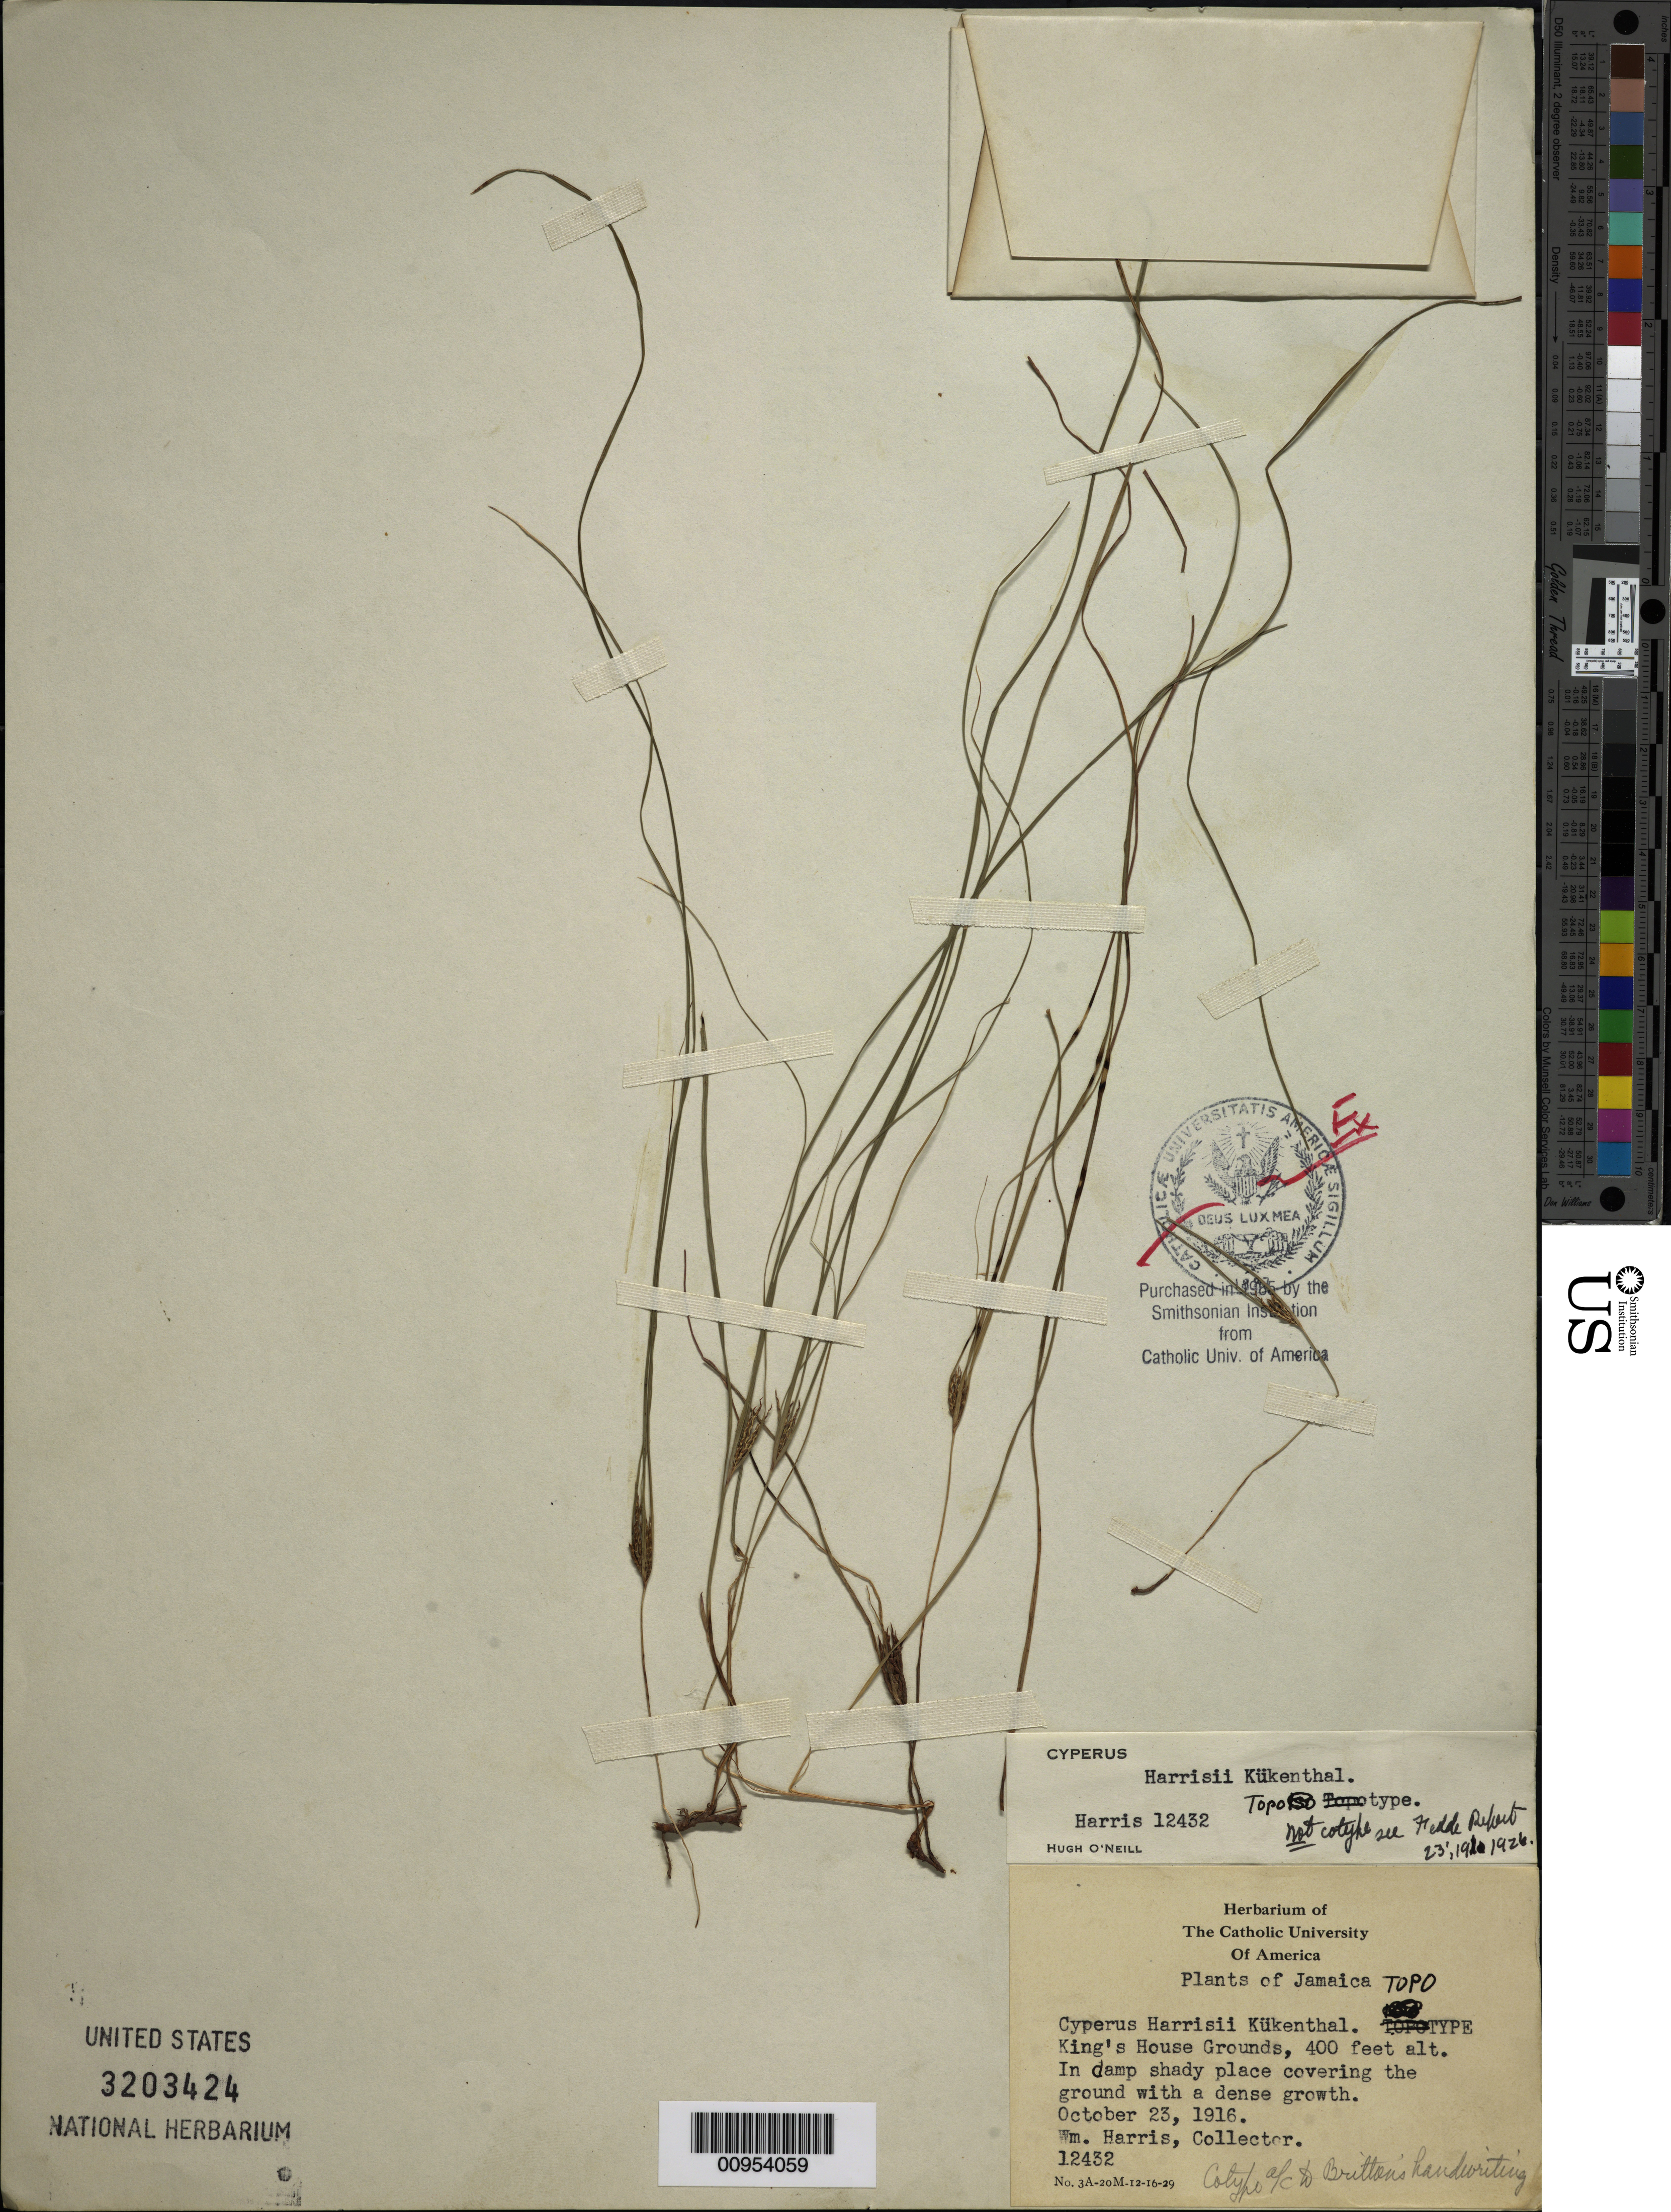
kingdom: Plantae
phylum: Tracheophyta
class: Liliopsida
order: Poales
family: Cyperaceae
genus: Cyperus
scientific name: Cyperus harrisii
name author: Kük.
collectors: W. H. Harris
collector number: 12432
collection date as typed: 23 Oct 1916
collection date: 1916-10-23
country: Jamaica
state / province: Saint Andrew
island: Jamaica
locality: King's House Grounds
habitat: In damp shady place covering the ground with a dense growth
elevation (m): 122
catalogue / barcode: US 3203424